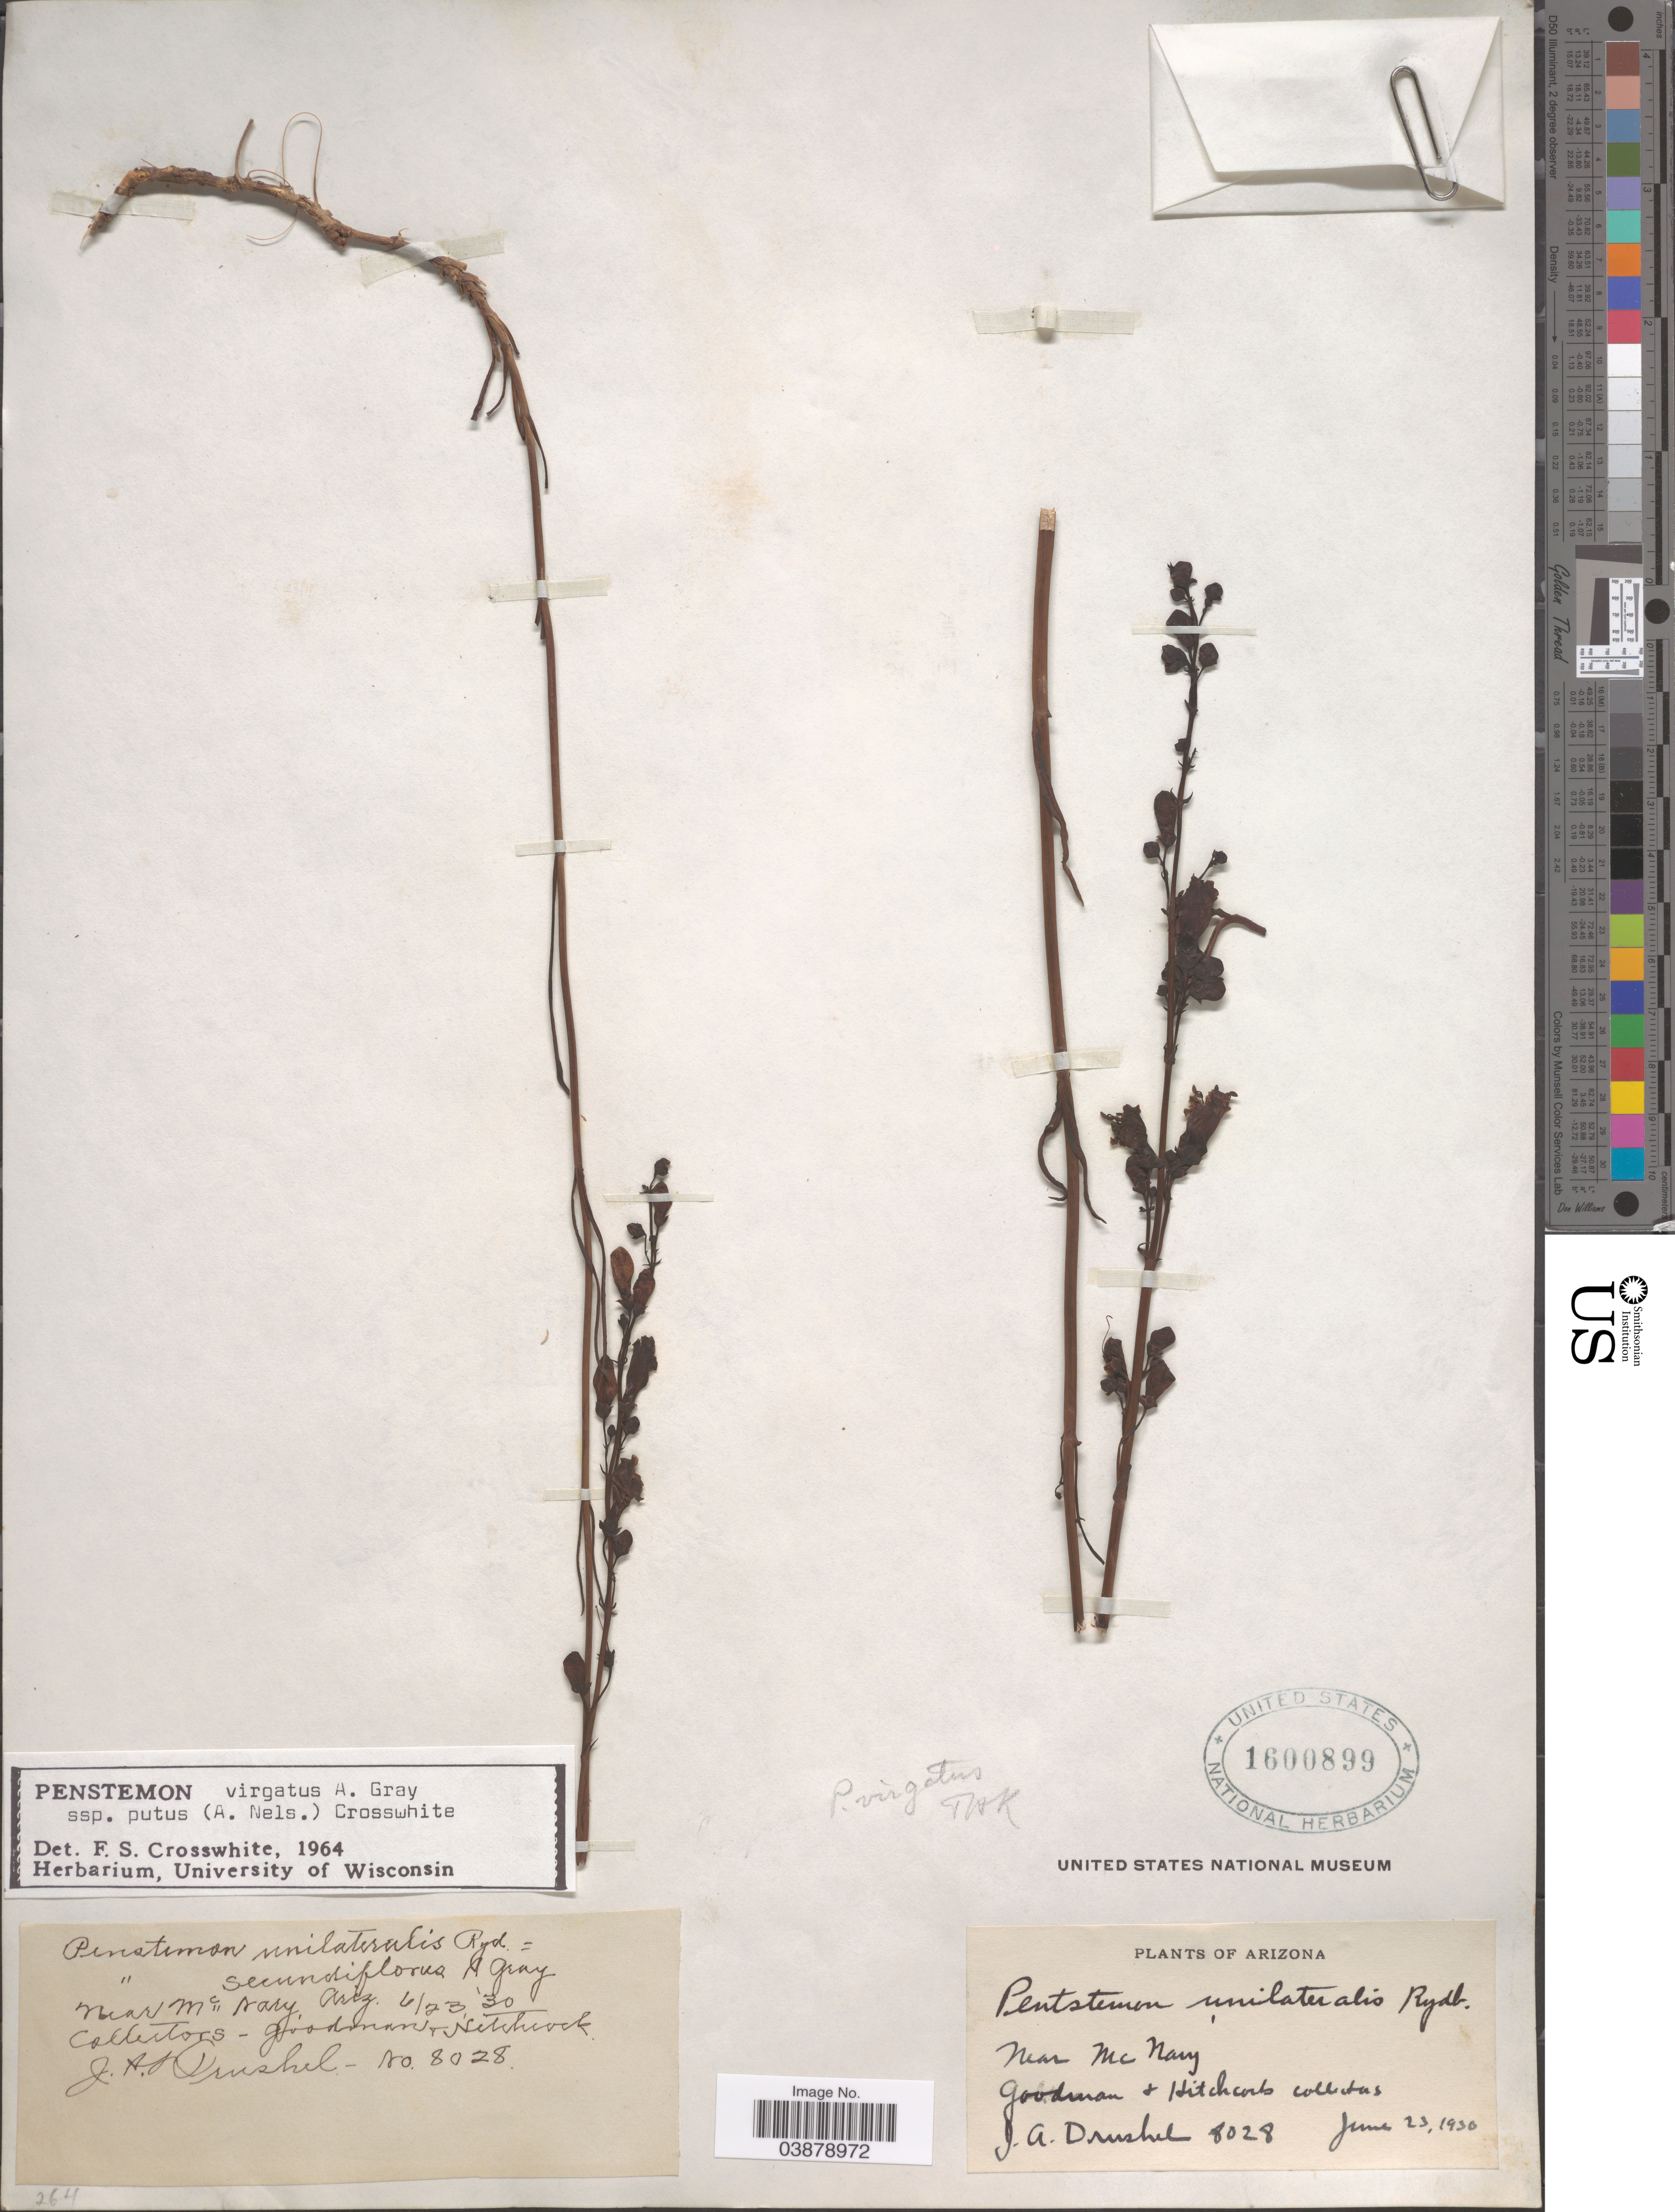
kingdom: Plantae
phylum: Tracheophyta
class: Magnoliopsida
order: Lamiales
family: Plantaginaceae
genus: Penstemon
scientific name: Penstemon virgatus subsp. putus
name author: (A. Nelson) Crosswh.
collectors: Goodman, -- Hitchcock & J. A. Drushel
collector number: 8028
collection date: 1930-06-23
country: United States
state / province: Arizona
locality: Near Mc Nary.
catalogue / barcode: US 1600899